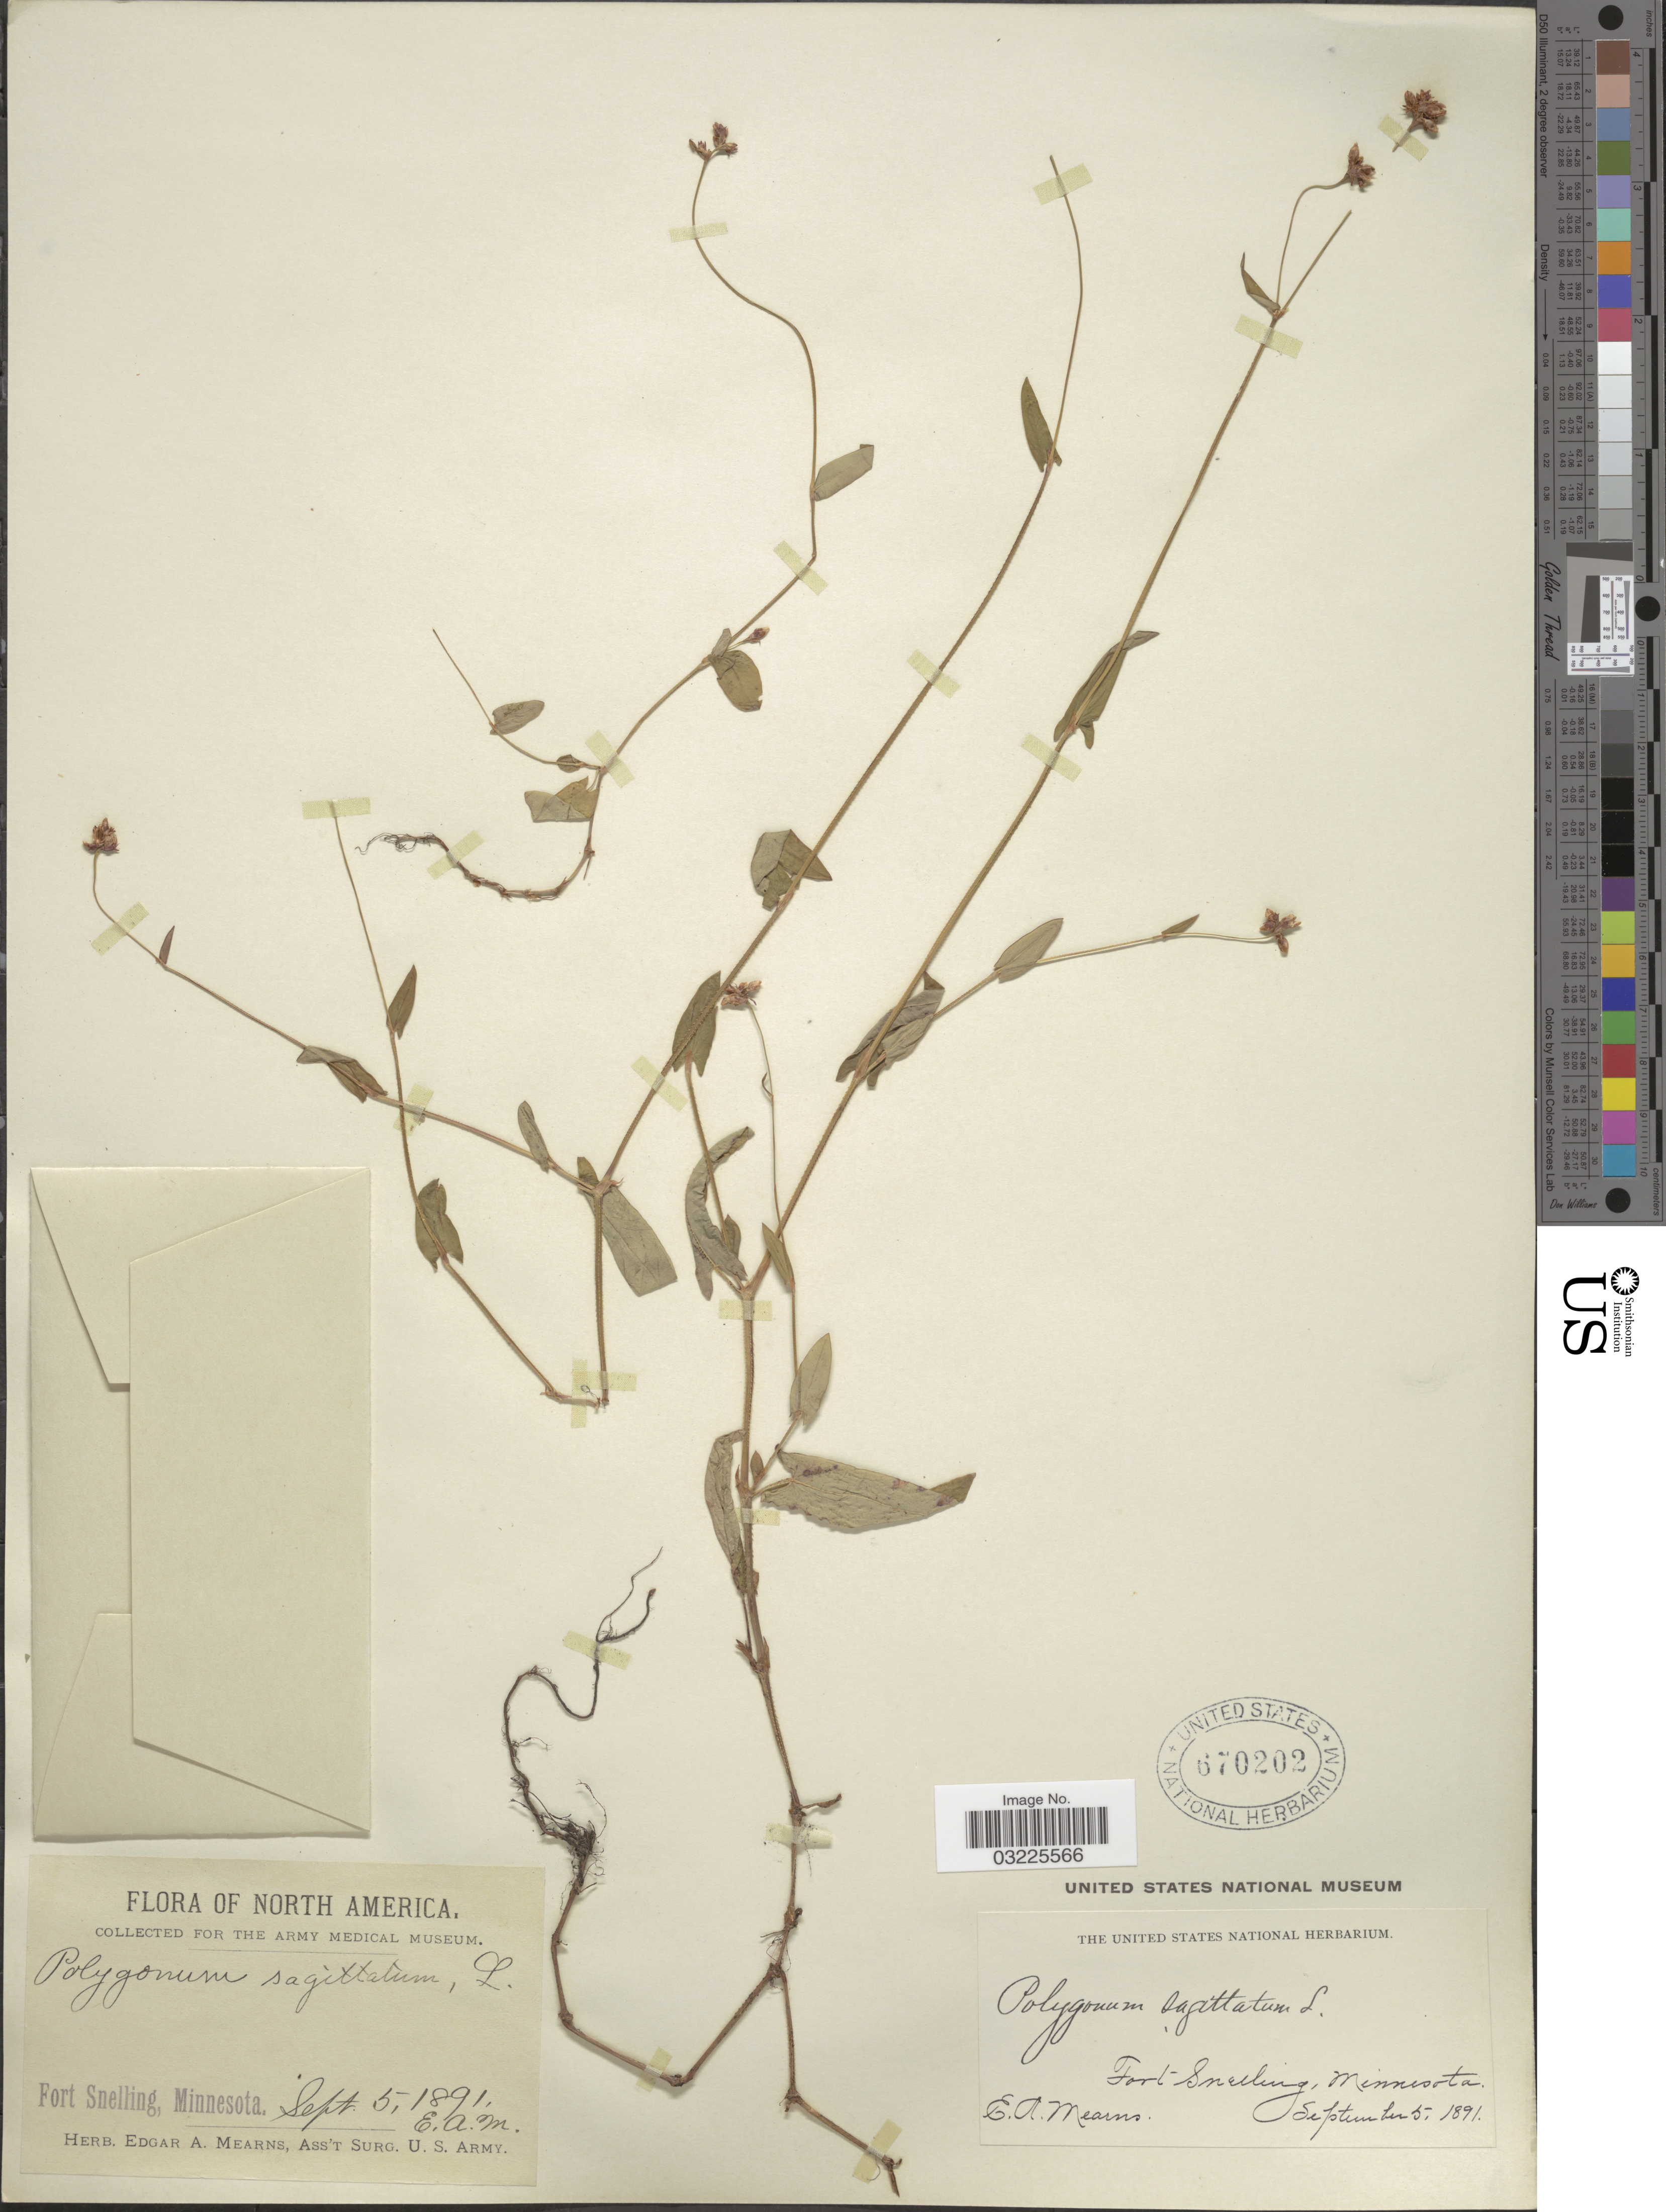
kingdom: Plantae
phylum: Tracheophyta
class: Magnoliopsida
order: Caryophyllales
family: Polygonaceae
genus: Persicaria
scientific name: Persicaria sagittata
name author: (L.) H. Gross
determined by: Atha, D. E.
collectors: E. A. Mearns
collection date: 1891-09-05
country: United States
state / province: Minnesota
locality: Fort Snelling.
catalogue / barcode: US 670202